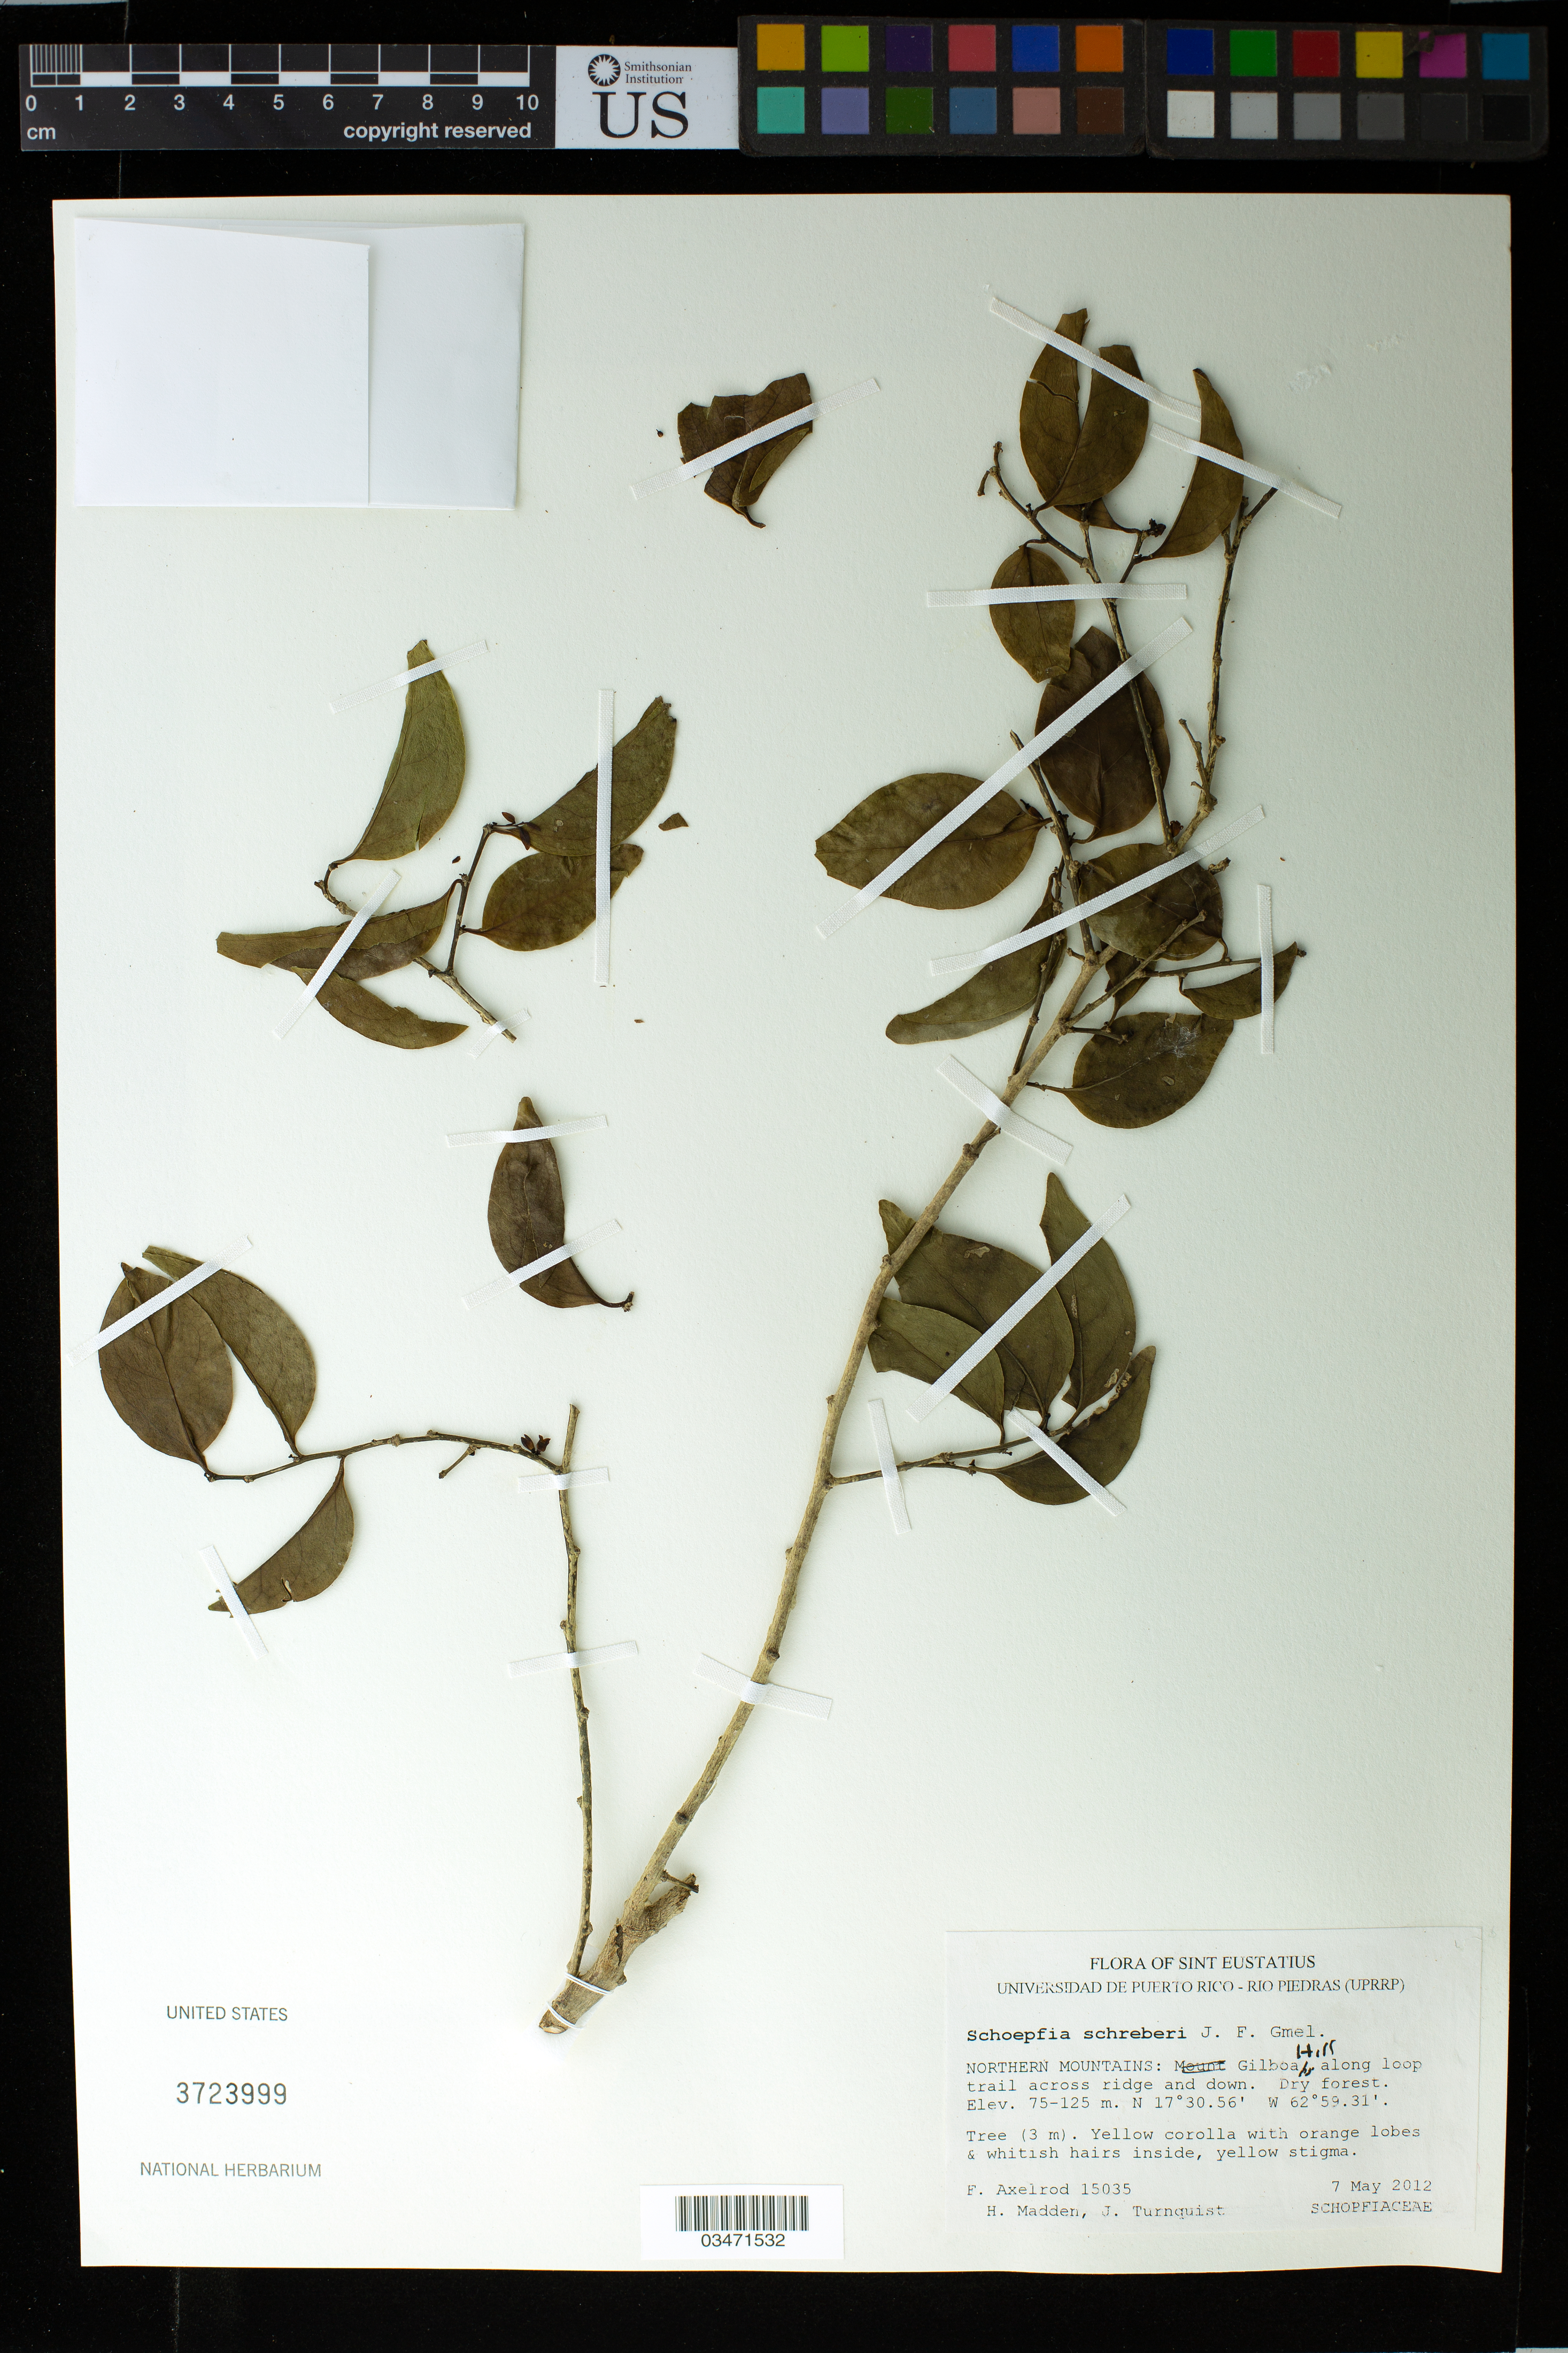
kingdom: Plantae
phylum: Tracheophyta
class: Magnoliopsida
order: Santalales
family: Schoepfiaceae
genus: Schoepfia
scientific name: Schoepfia schreberi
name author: J.F. Gmel.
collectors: F. S. Axelrod, H. Madden & J. Turnquist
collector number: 15035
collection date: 2012-05-07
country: Netherlands Antilles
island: St. Eustatius I.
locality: Northern Mountains. Gilboa Hill, along loop trail across ridge and down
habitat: Dry forest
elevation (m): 75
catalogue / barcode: US 3723999